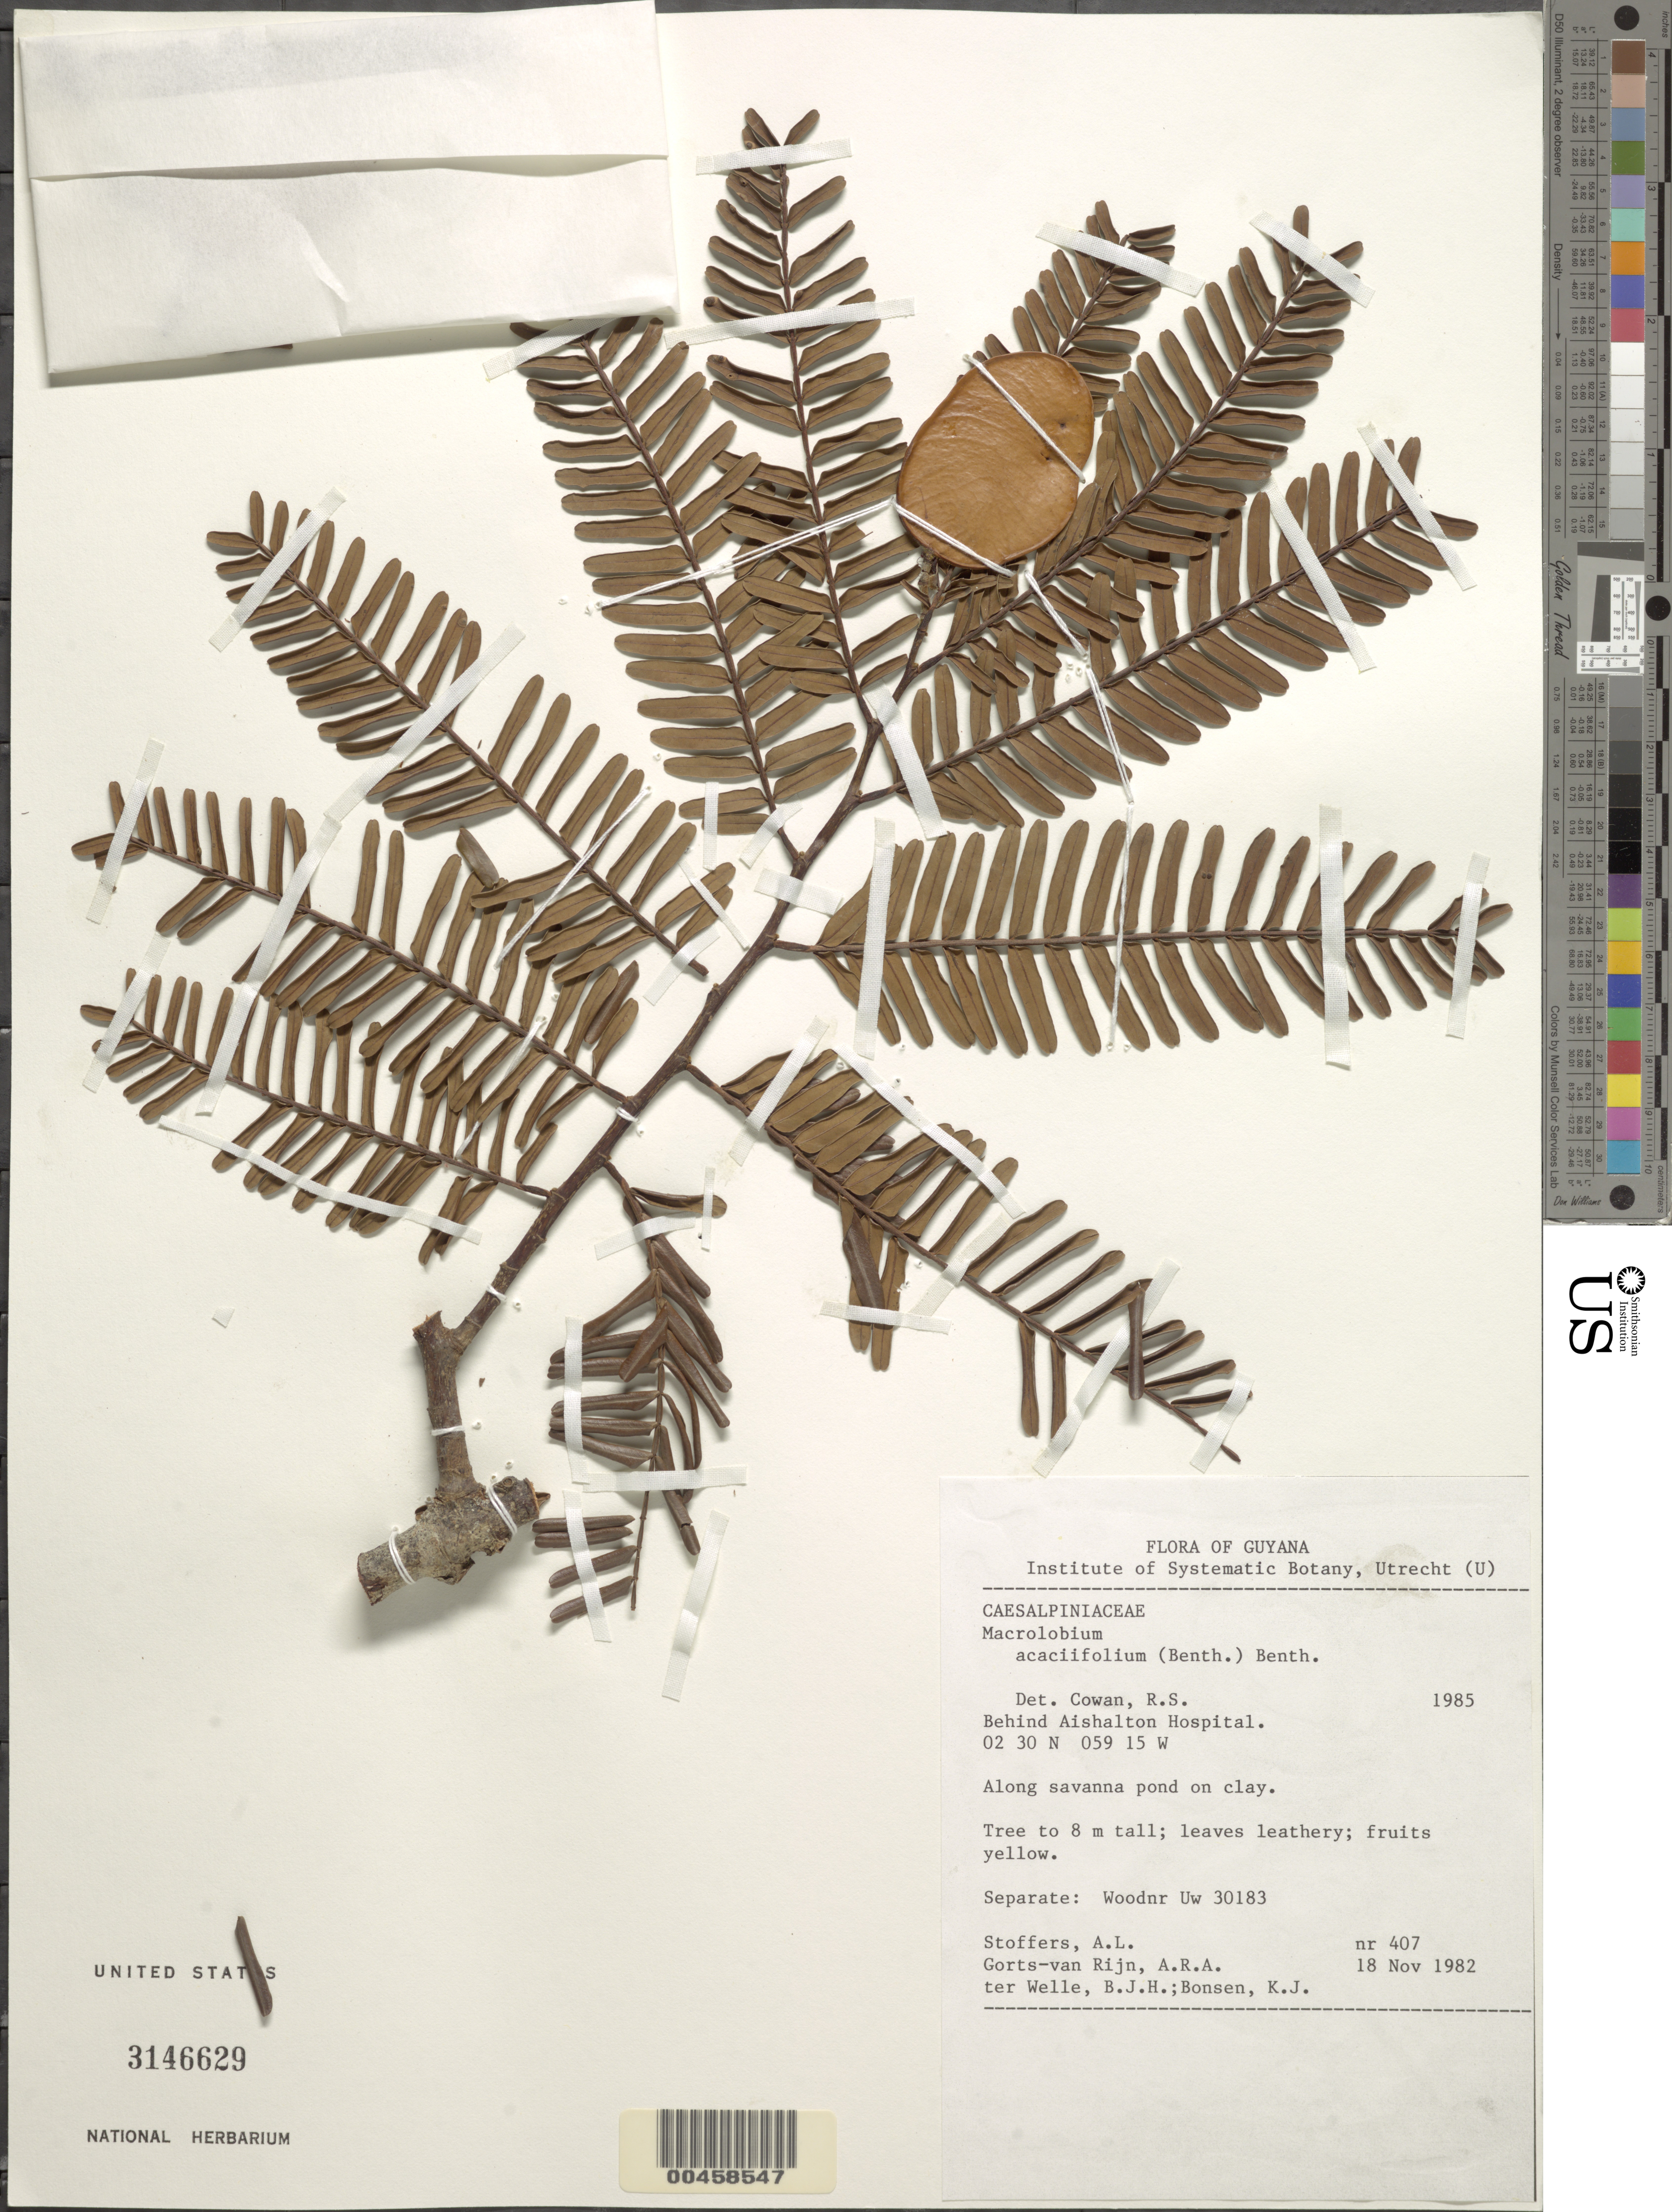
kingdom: Plantae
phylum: Tracheophyta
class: Magnoliopsida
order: Fabales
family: Fabaceae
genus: Macrolobium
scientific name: Macrolobium acaciifolium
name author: (Benth.) Benth.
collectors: A. Stoffers, A. .R. A. Görts-van Rijn, B. Welle & K. Bonsen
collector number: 407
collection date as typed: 18 Nov 1982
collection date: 1982-11-18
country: Guyana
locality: Aishalton hospital, behind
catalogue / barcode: US 3146629